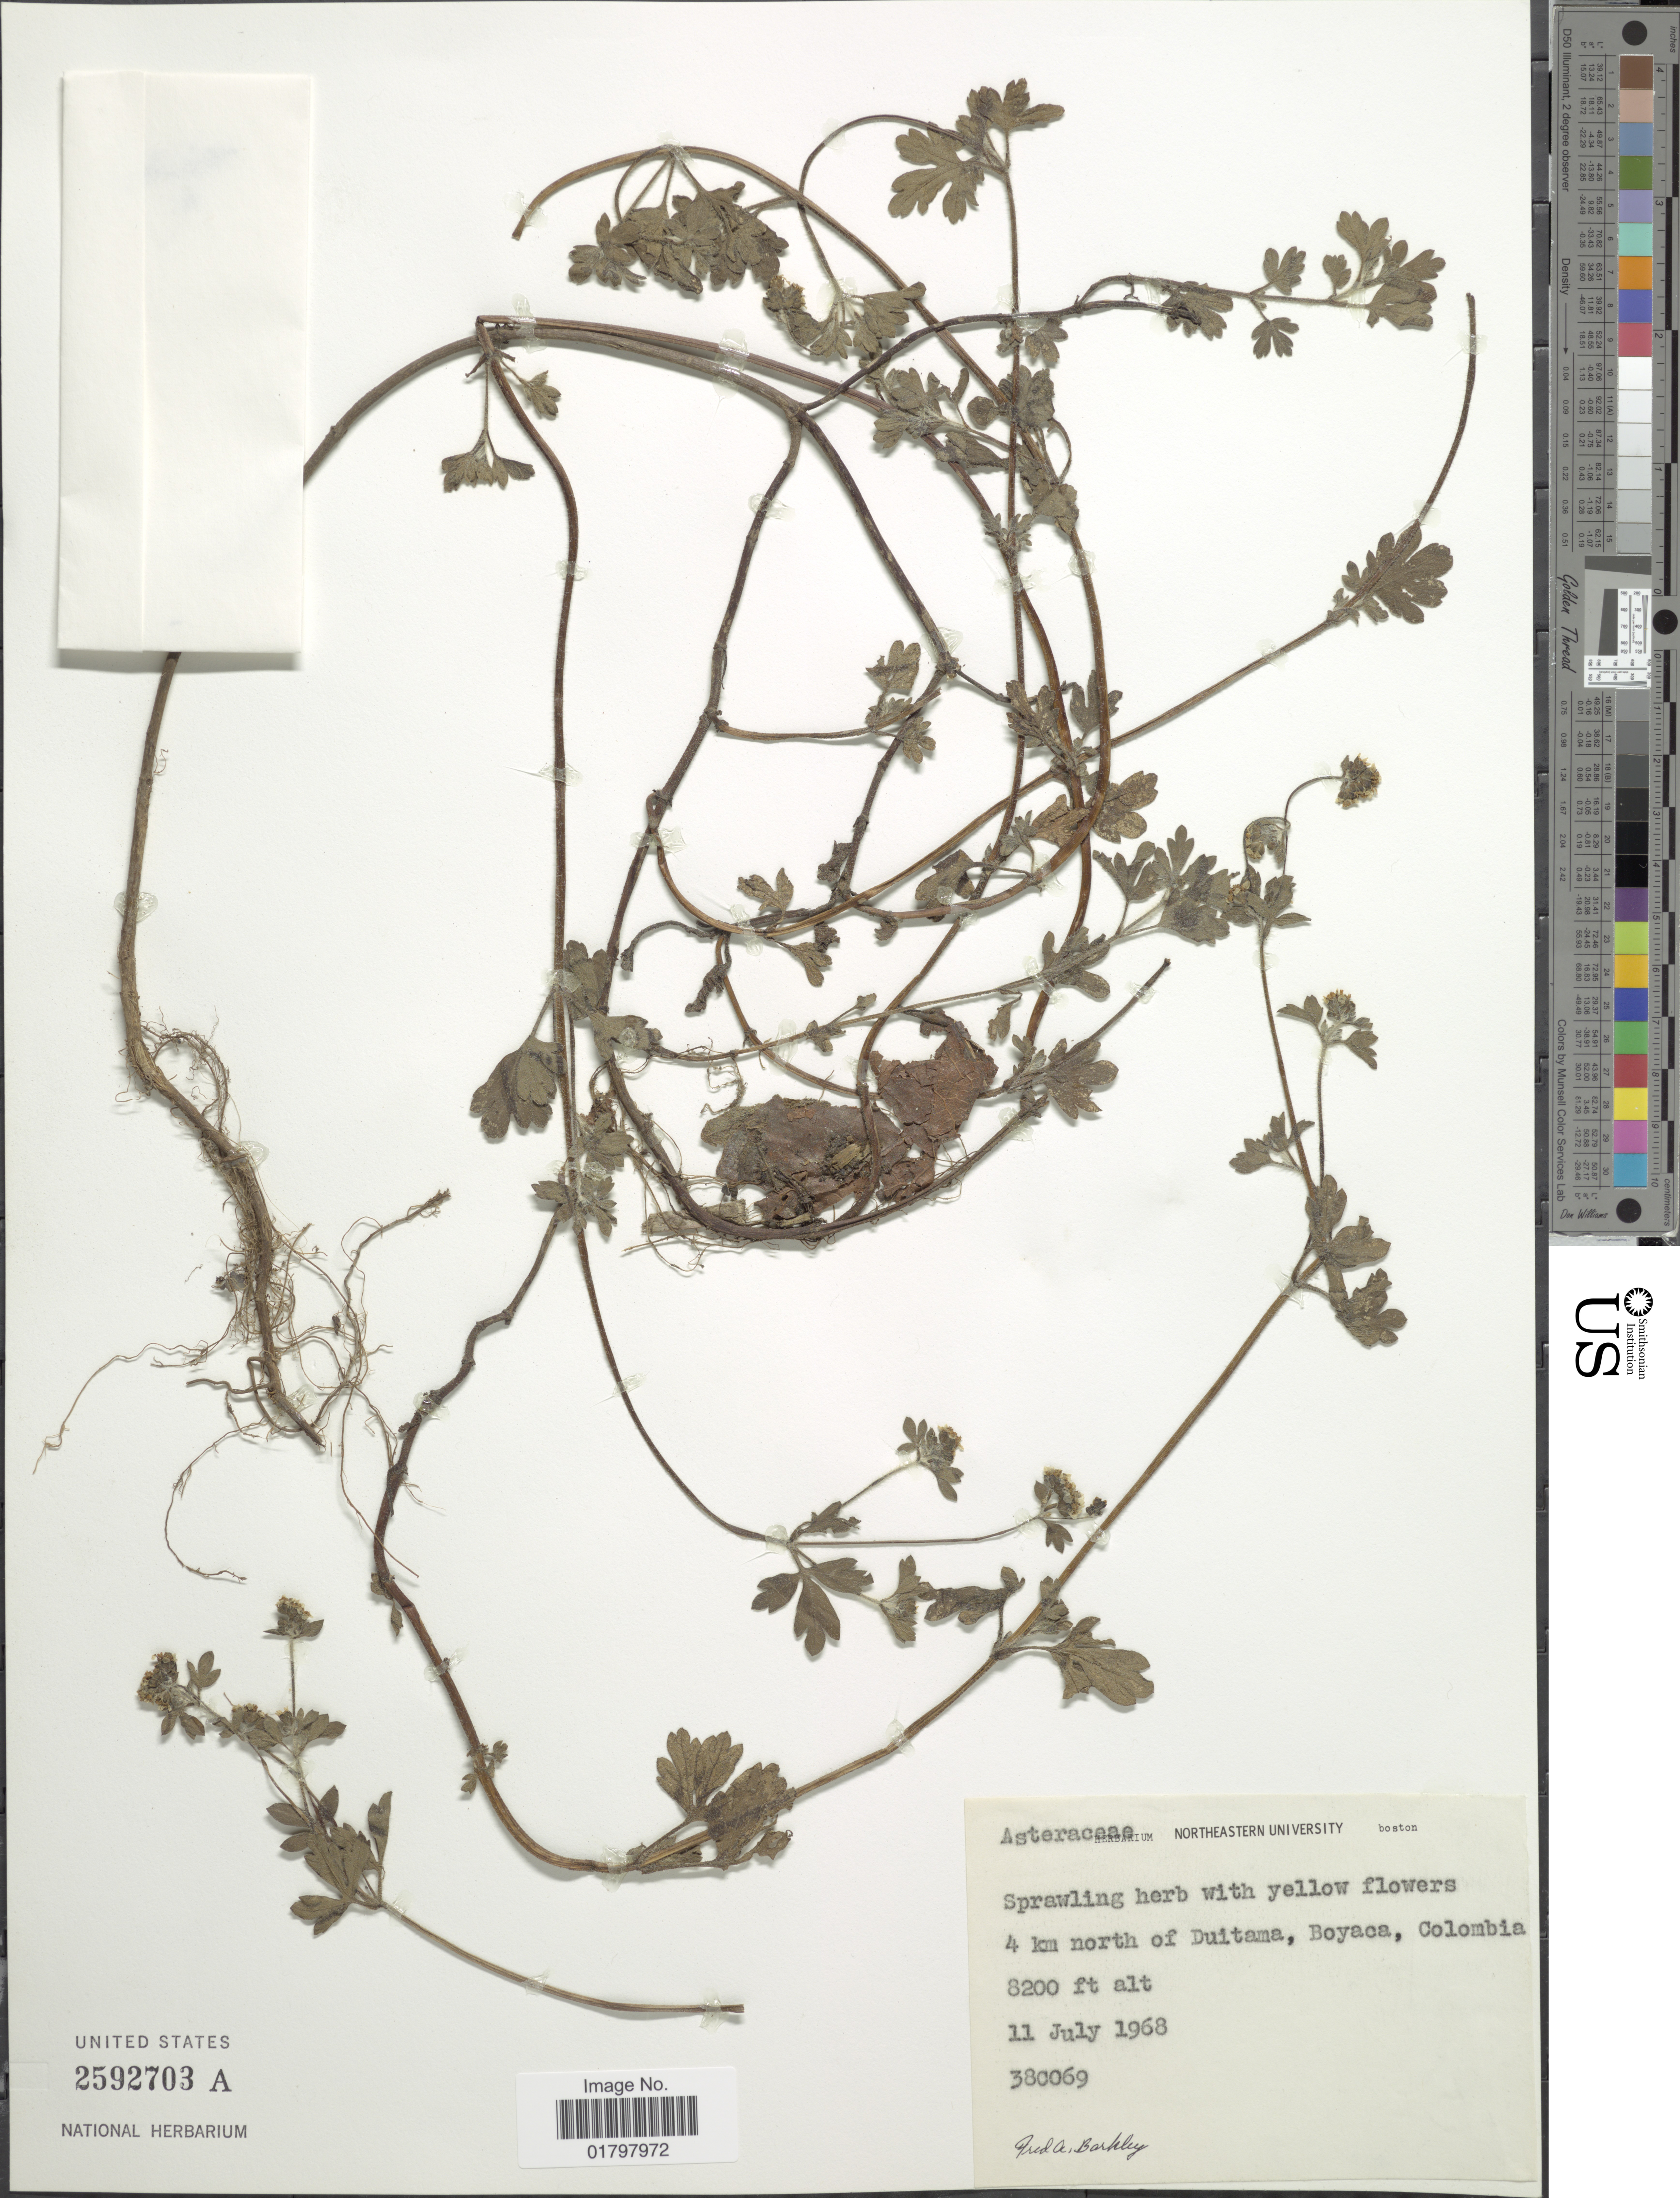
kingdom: Plantae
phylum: Tracheophyta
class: Magnoliopsida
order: Asterales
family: Asteraceae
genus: Vasquesia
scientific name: Vasquesia anemonifolia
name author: (Kunth) Less.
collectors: F. A. Barkley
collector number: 38C069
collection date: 1968-07-11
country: Colombia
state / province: Boyacá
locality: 4 km north of Duitama, Boyaca, Colombia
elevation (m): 2499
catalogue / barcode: US 2592703A